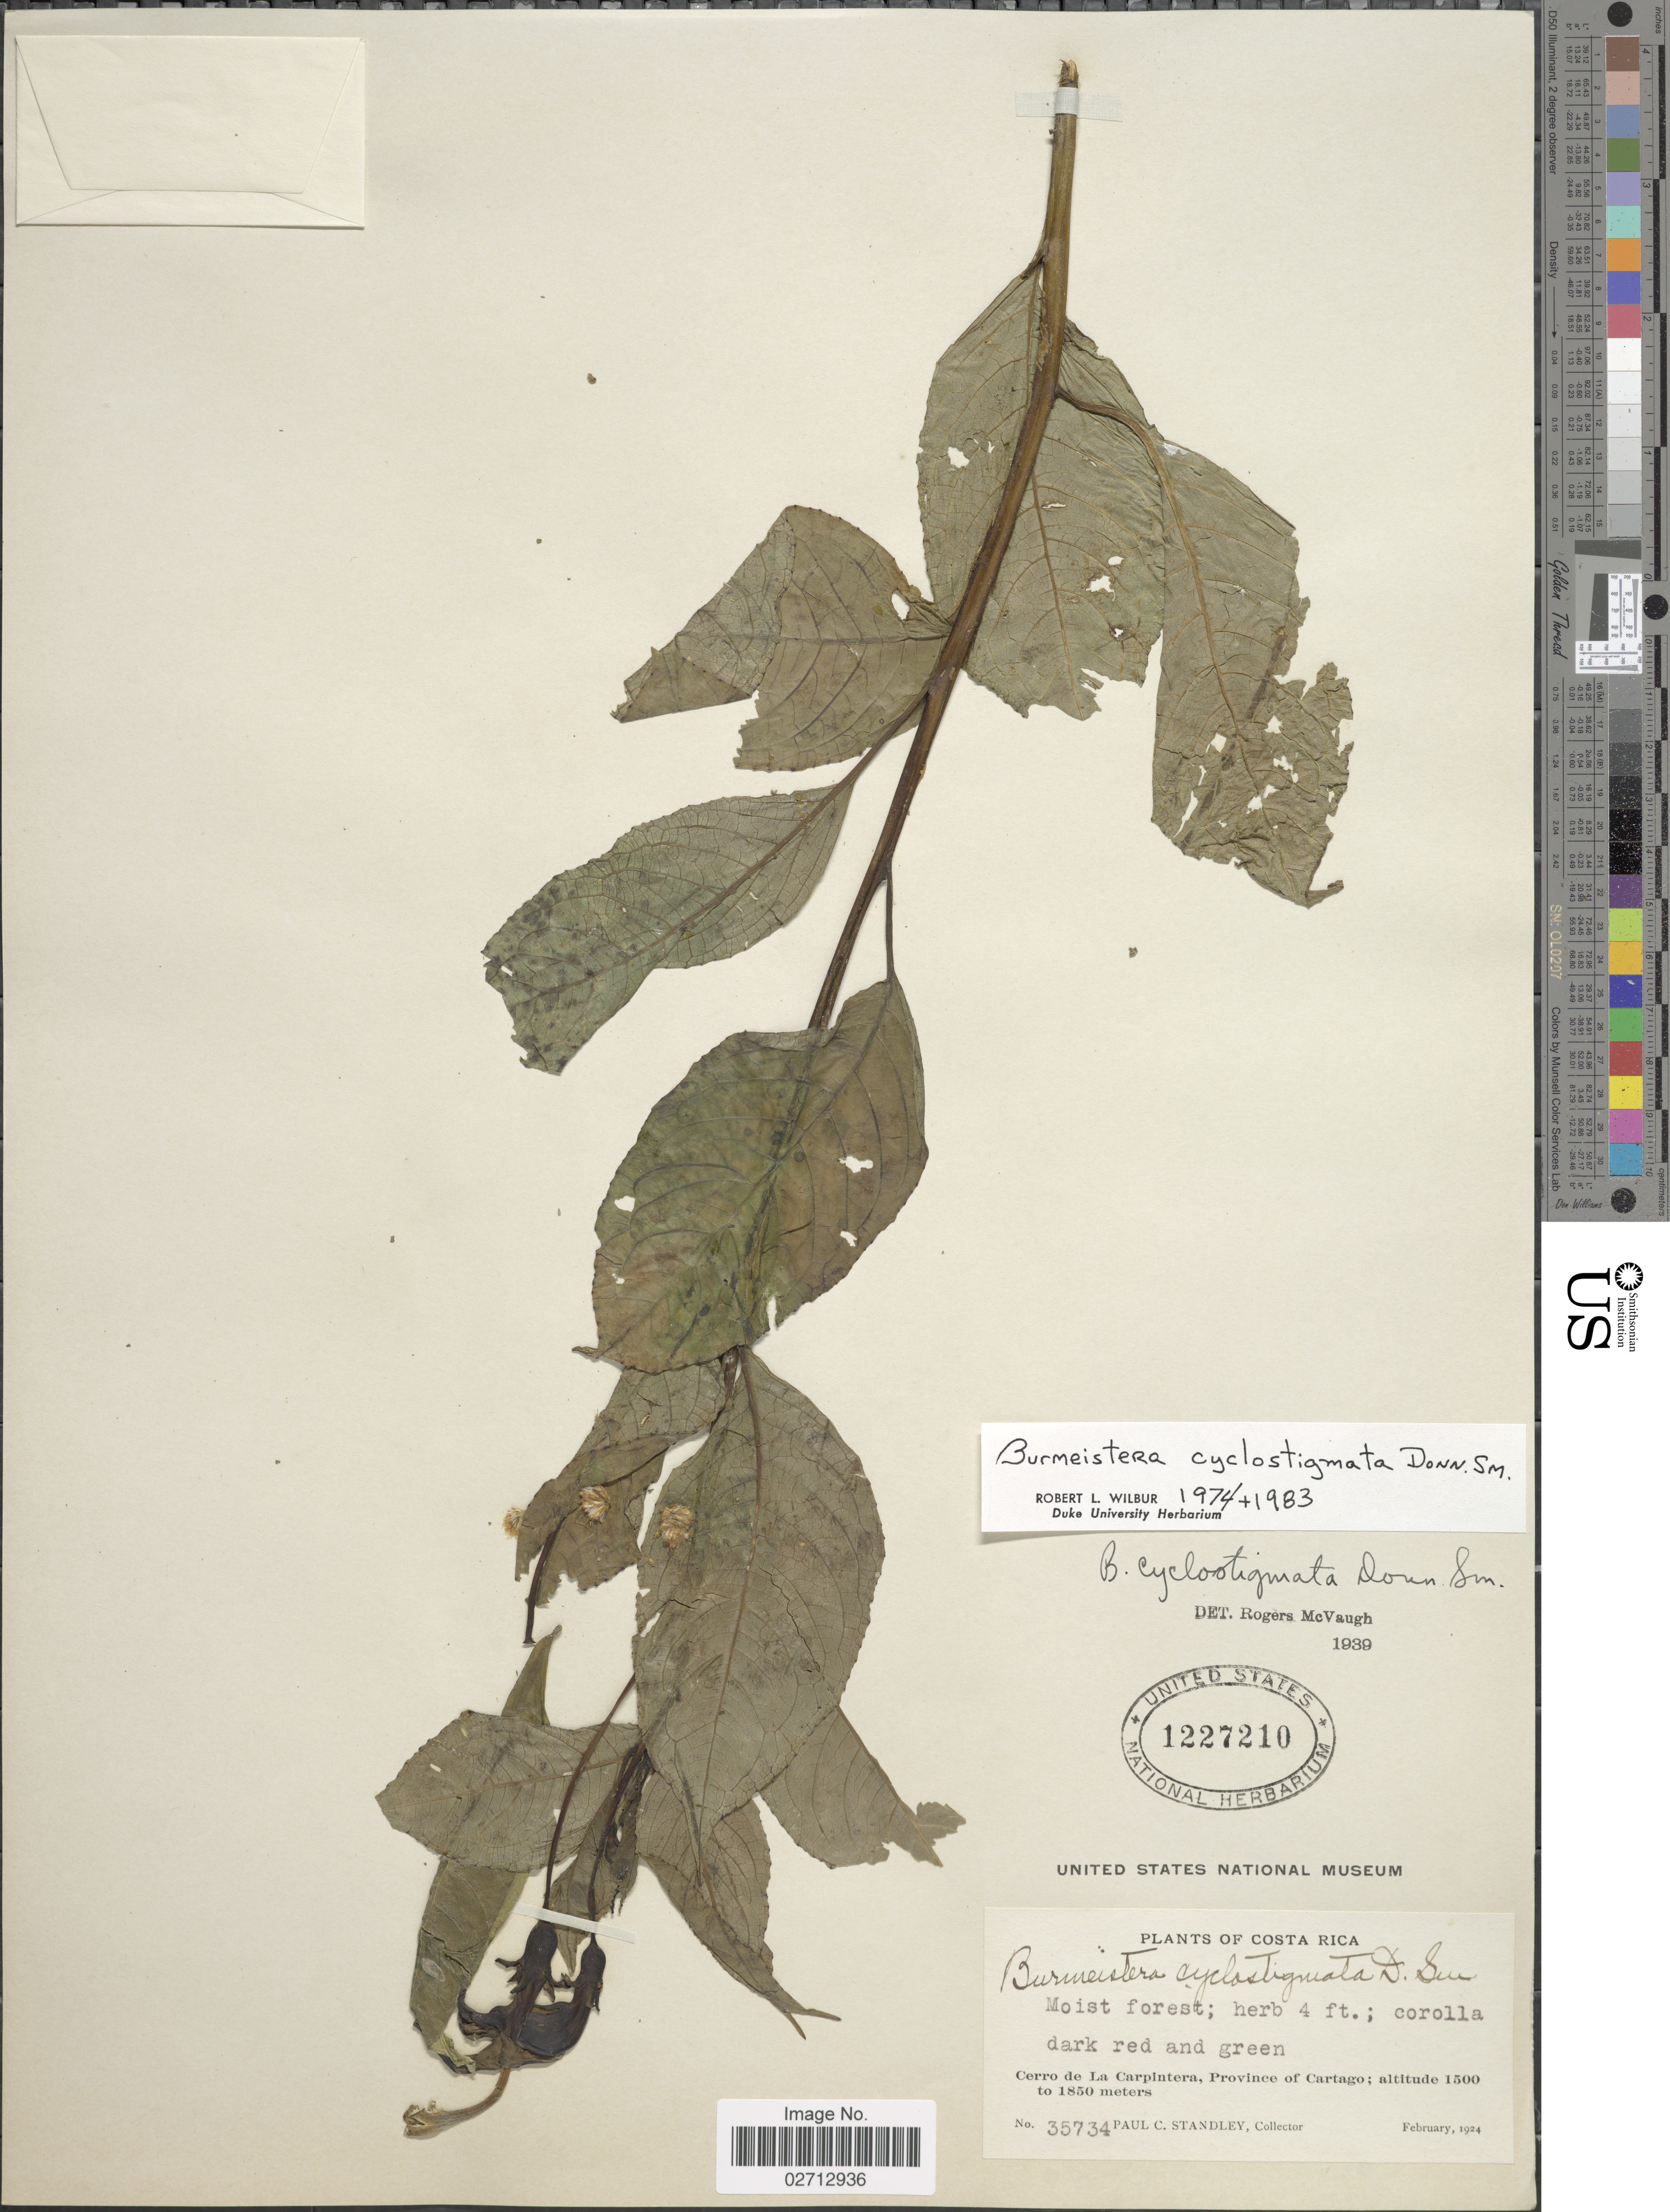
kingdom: Plantae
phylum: Tracheophyta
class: Magnoliopsida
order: Asterales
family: Campanulaceae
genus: Burmeistera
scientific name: Burmeistera cyclostigmata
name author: Donn. Sm.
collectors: P. C. Standley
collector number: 35734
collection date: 1924-02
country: Costa Rica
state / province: Cartago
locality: Cerro de La Carpintera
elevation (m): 1500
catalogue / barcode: US 1227210